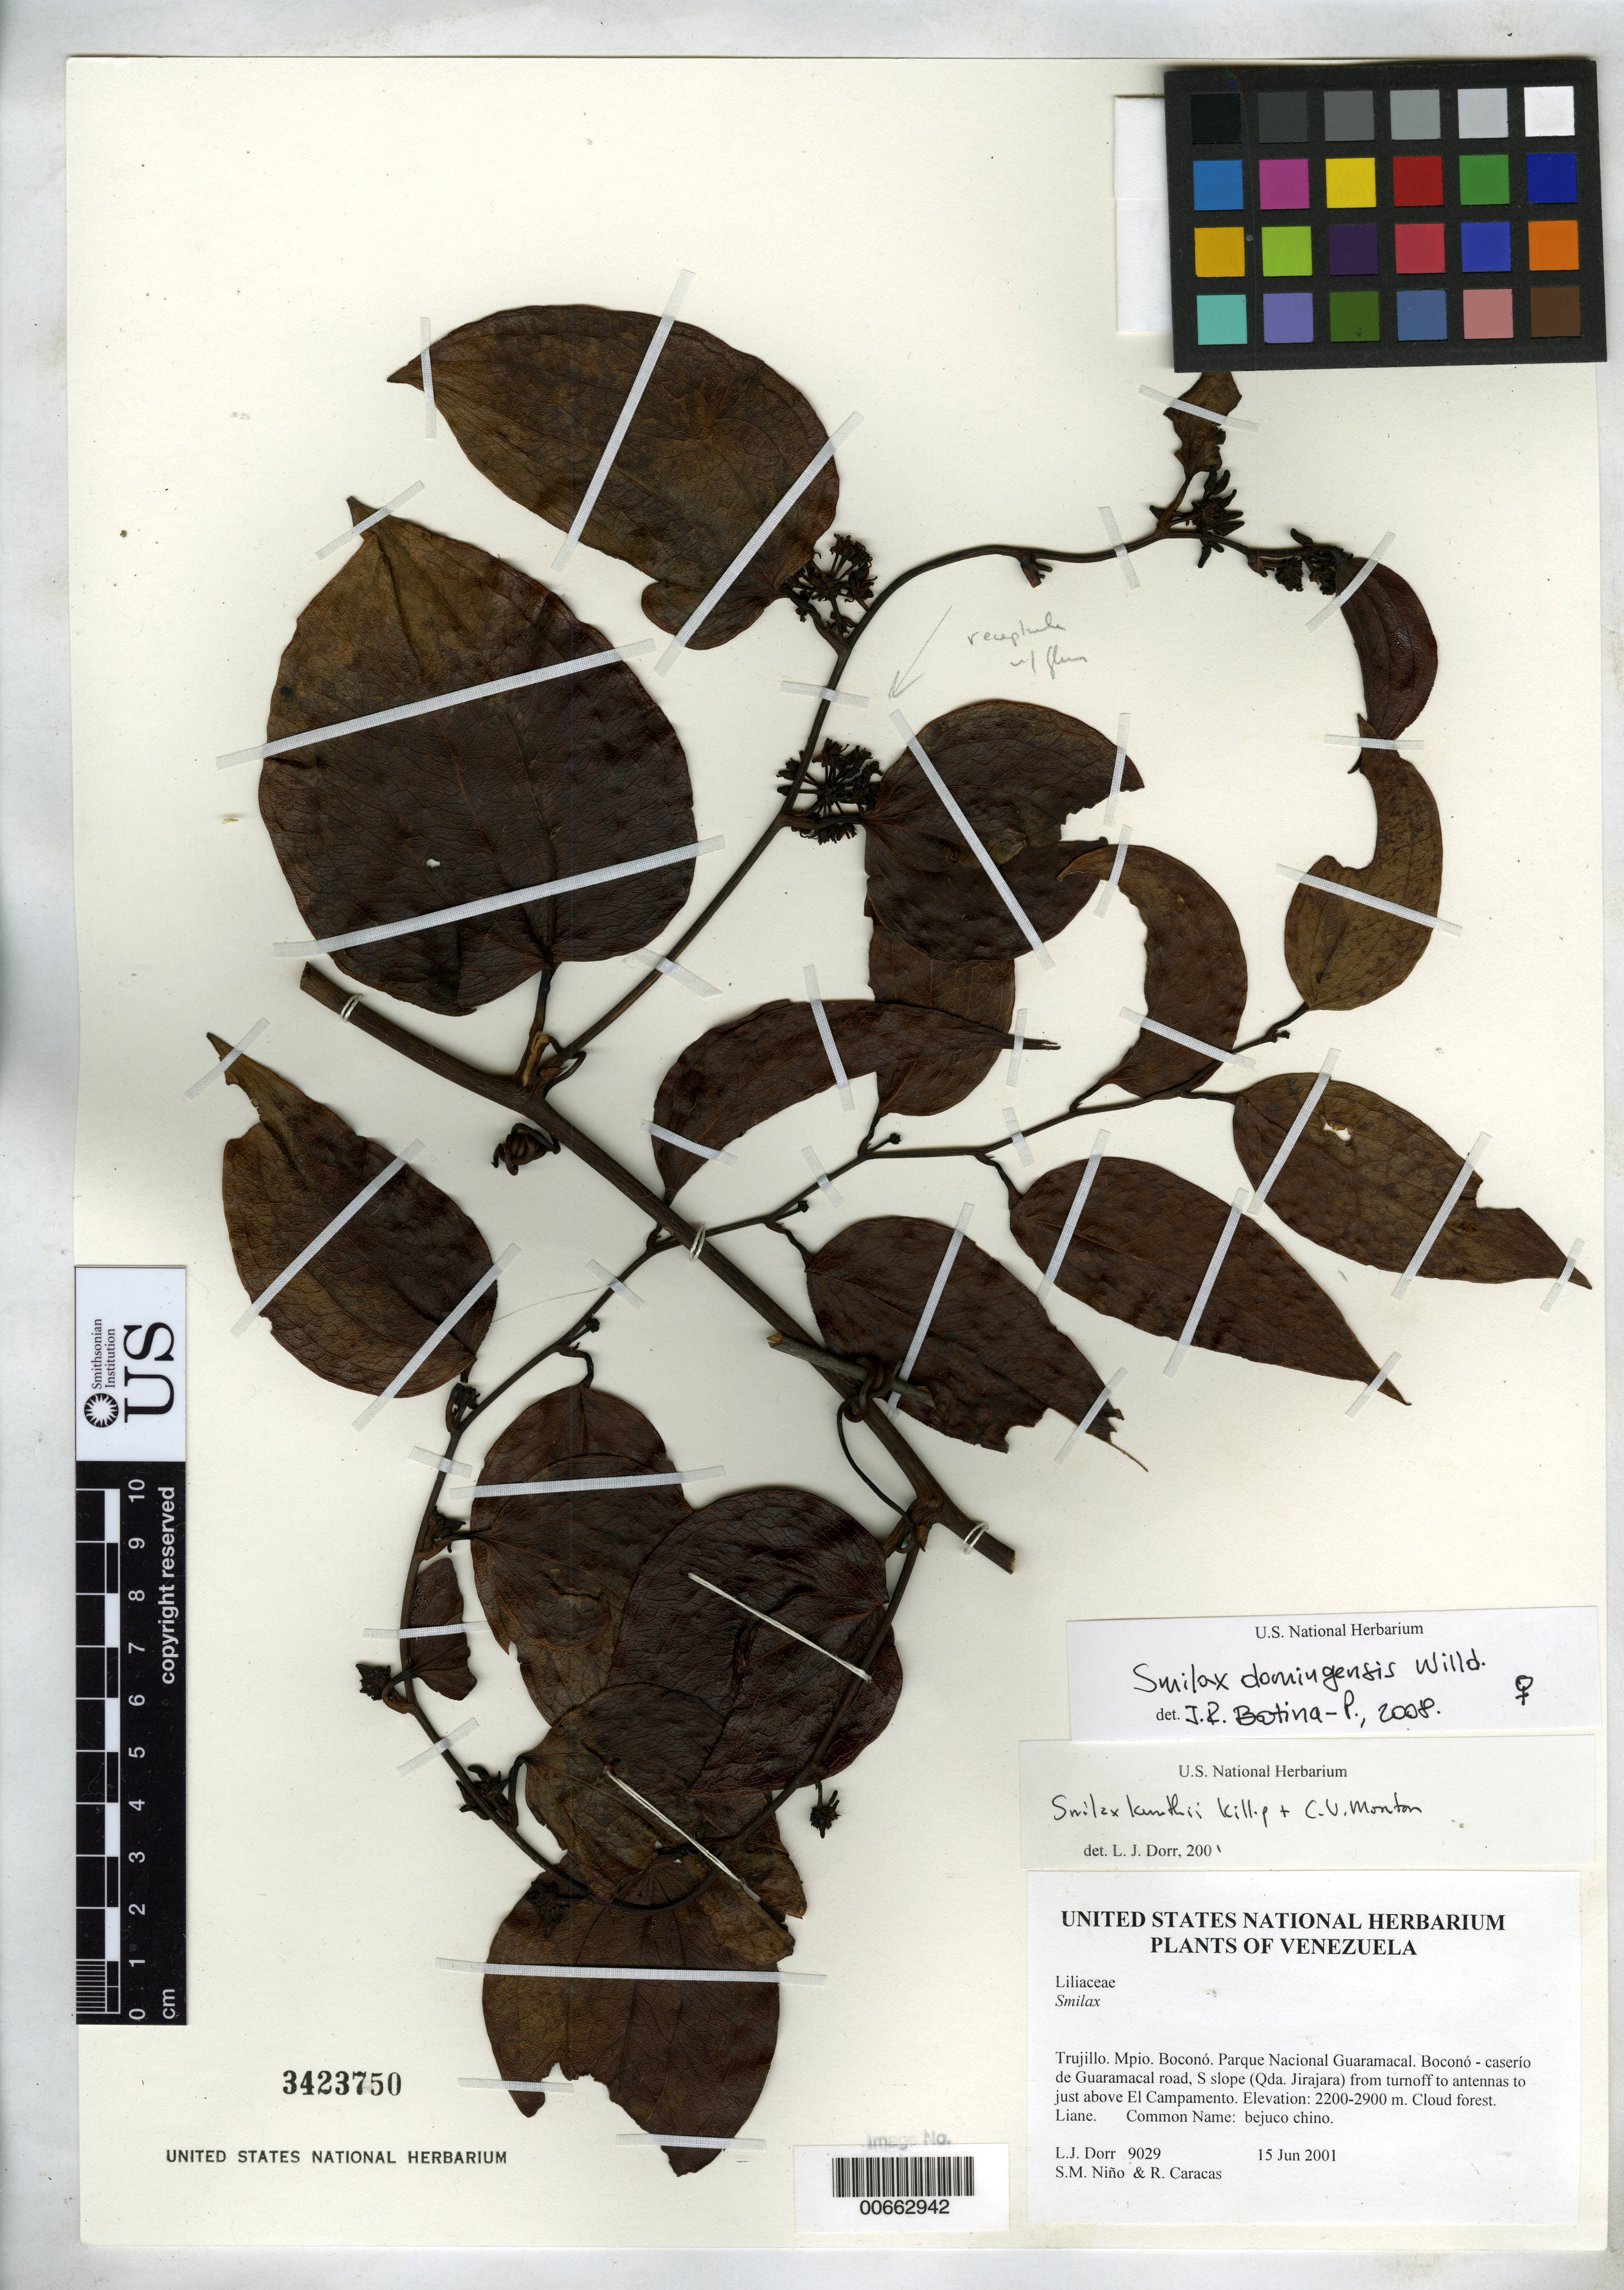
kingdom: Plantae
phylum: Tracheophyta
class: Liliopsida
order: Liliales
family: Smilacaceae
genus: Smilax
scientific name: Smilax domingensis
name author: Willd.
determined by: Botina-P., J. R.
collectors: L. J. Dorr, S. M. Niño & R. Caracas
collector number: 9029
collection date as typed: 15 Jun 2001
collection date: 2001-06-15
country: Venezuela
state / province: Trujillo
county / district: Boconó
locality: Parque Nacional Guaramacal. Boconó-caserío de Guaramacal road, S slope (Qda. Jirajara) from turnoff to antennas to just above El Campamento.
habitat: Cloud forest.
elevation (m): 2200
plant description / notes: Common name: bejuco chino; MO, PORT, US, VEN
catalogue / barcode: US 3423750